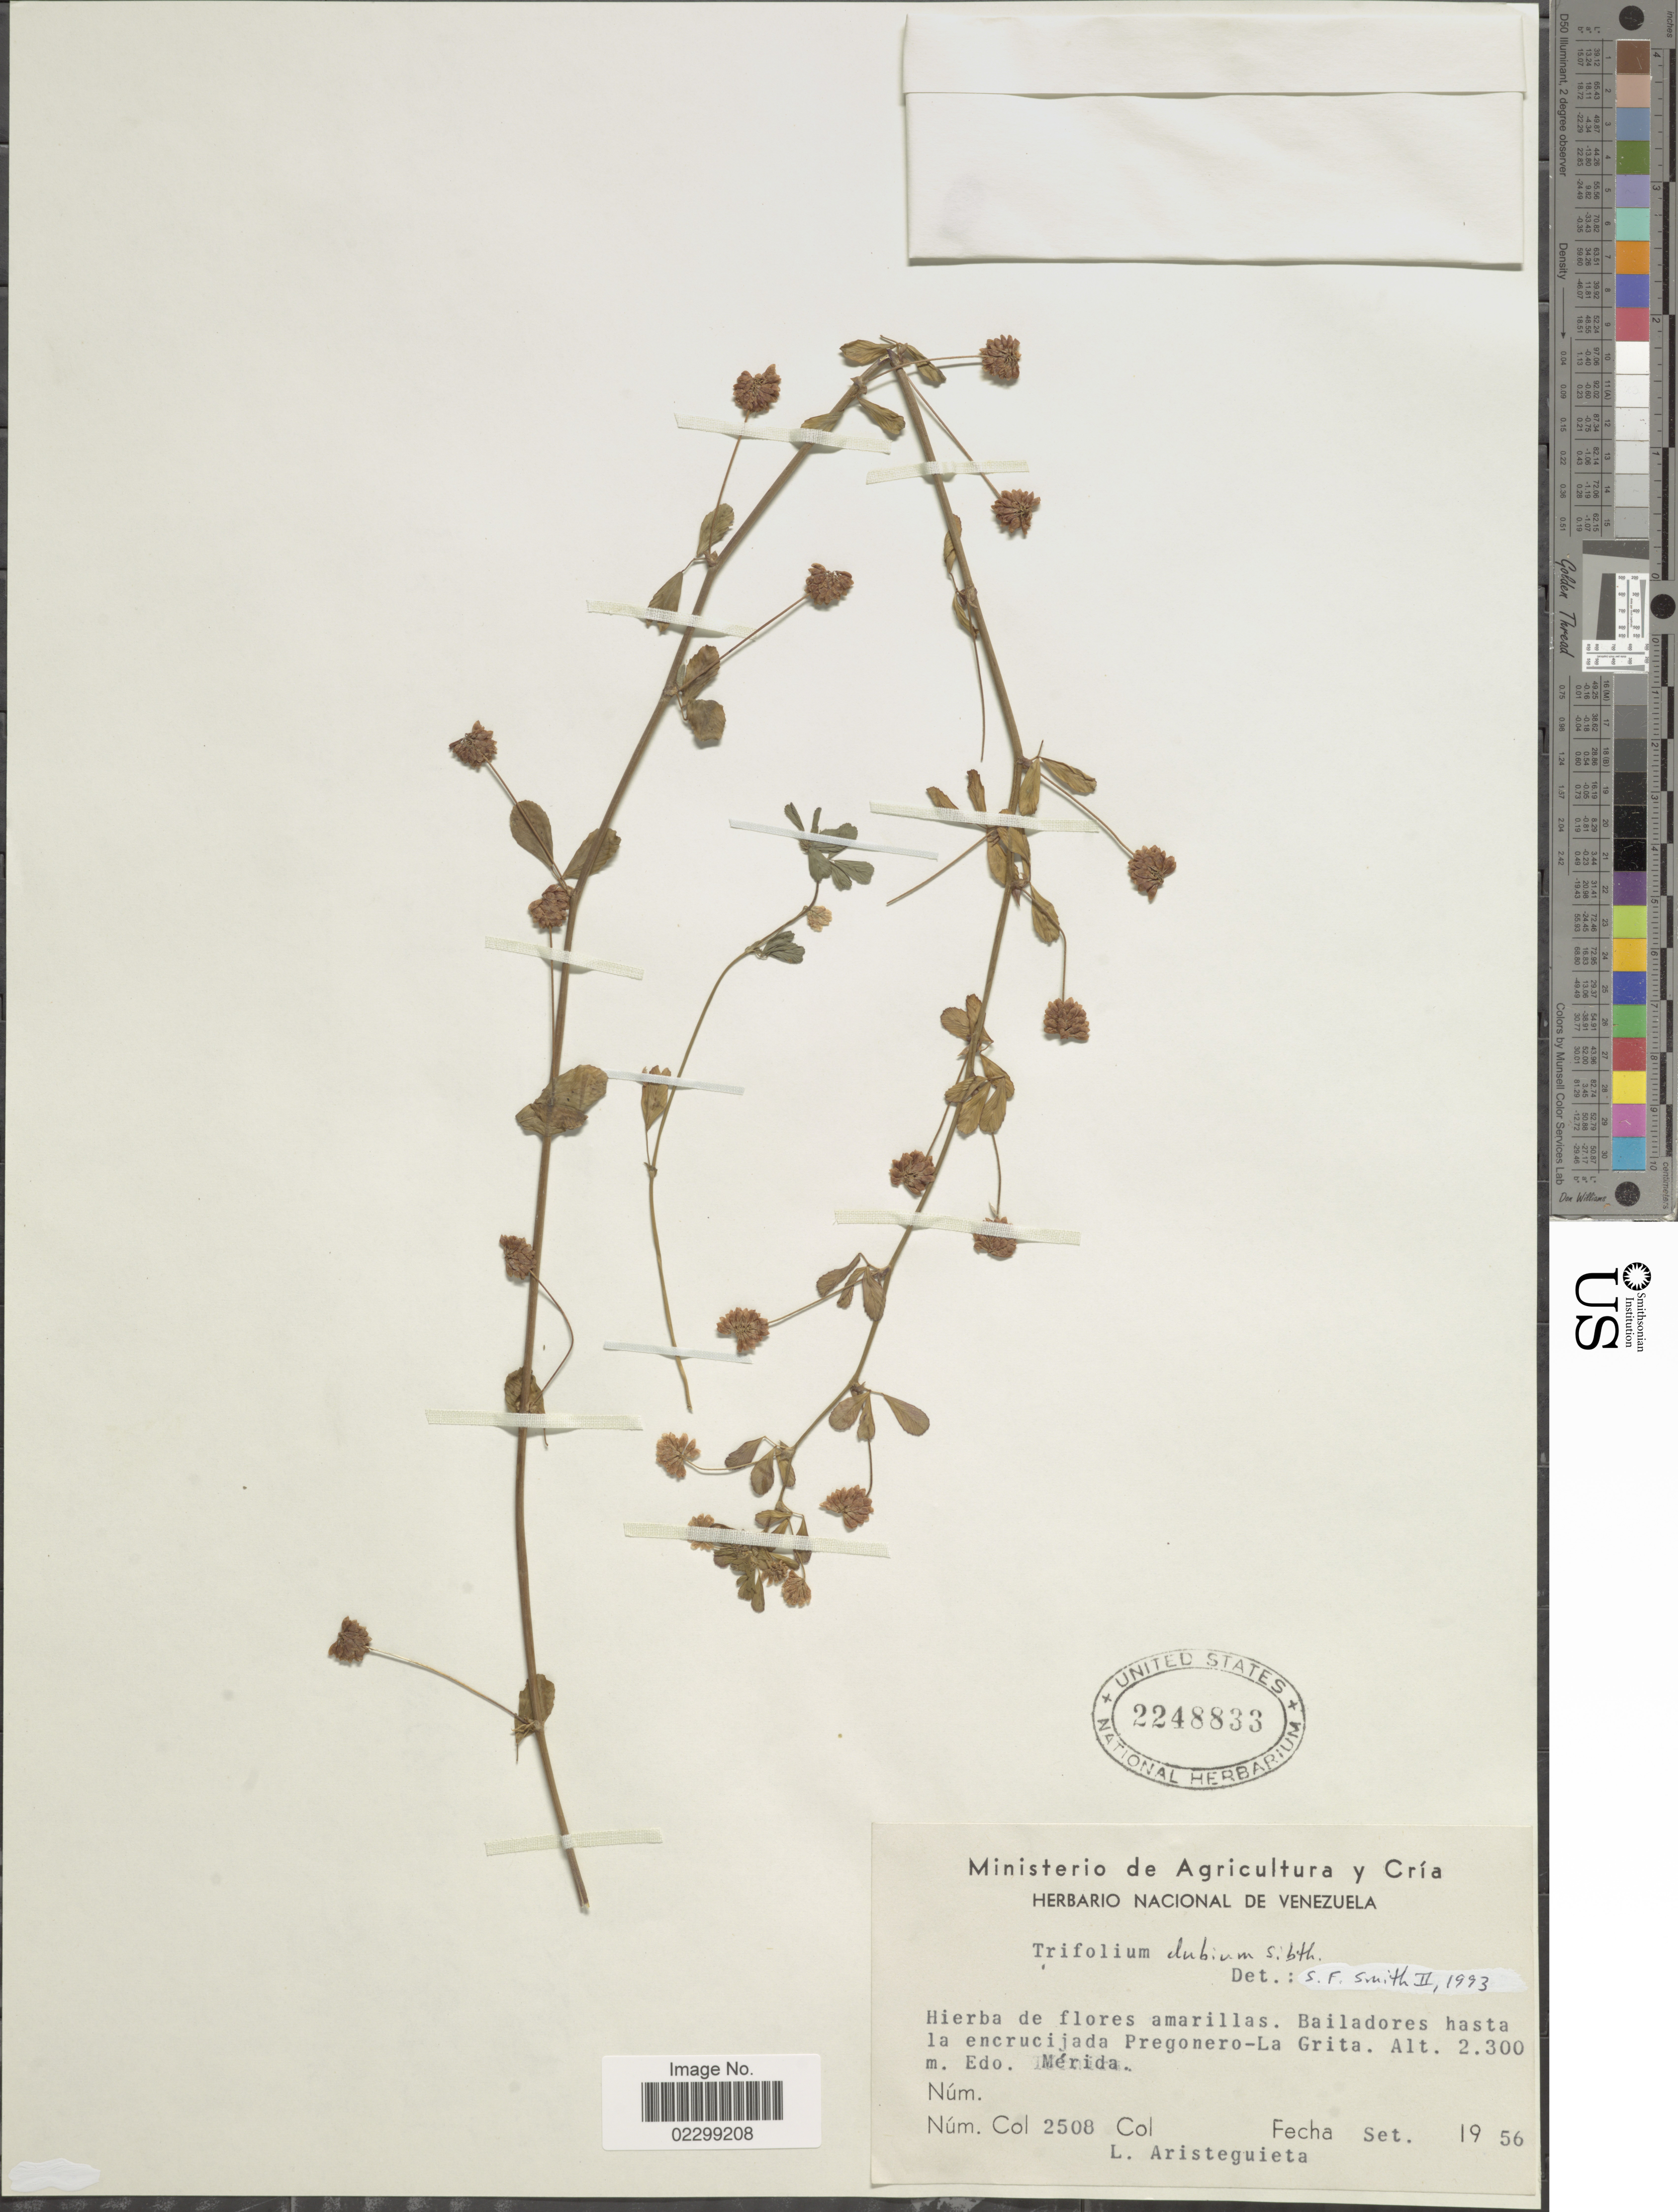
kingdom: Plantae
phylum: Tracheophyta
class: Magnoliopsida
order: Fabales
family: Fabaceae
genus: Trifolium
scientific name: Trifolium dubium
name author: Sibth.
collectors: L. Aristeguieta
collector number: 2508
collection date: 1956-09-19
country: Venezuela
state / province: Mérida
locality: Bailadores hasta la encrucijada Pregonero-La Grita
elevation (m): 2300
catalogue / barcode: US 2248833